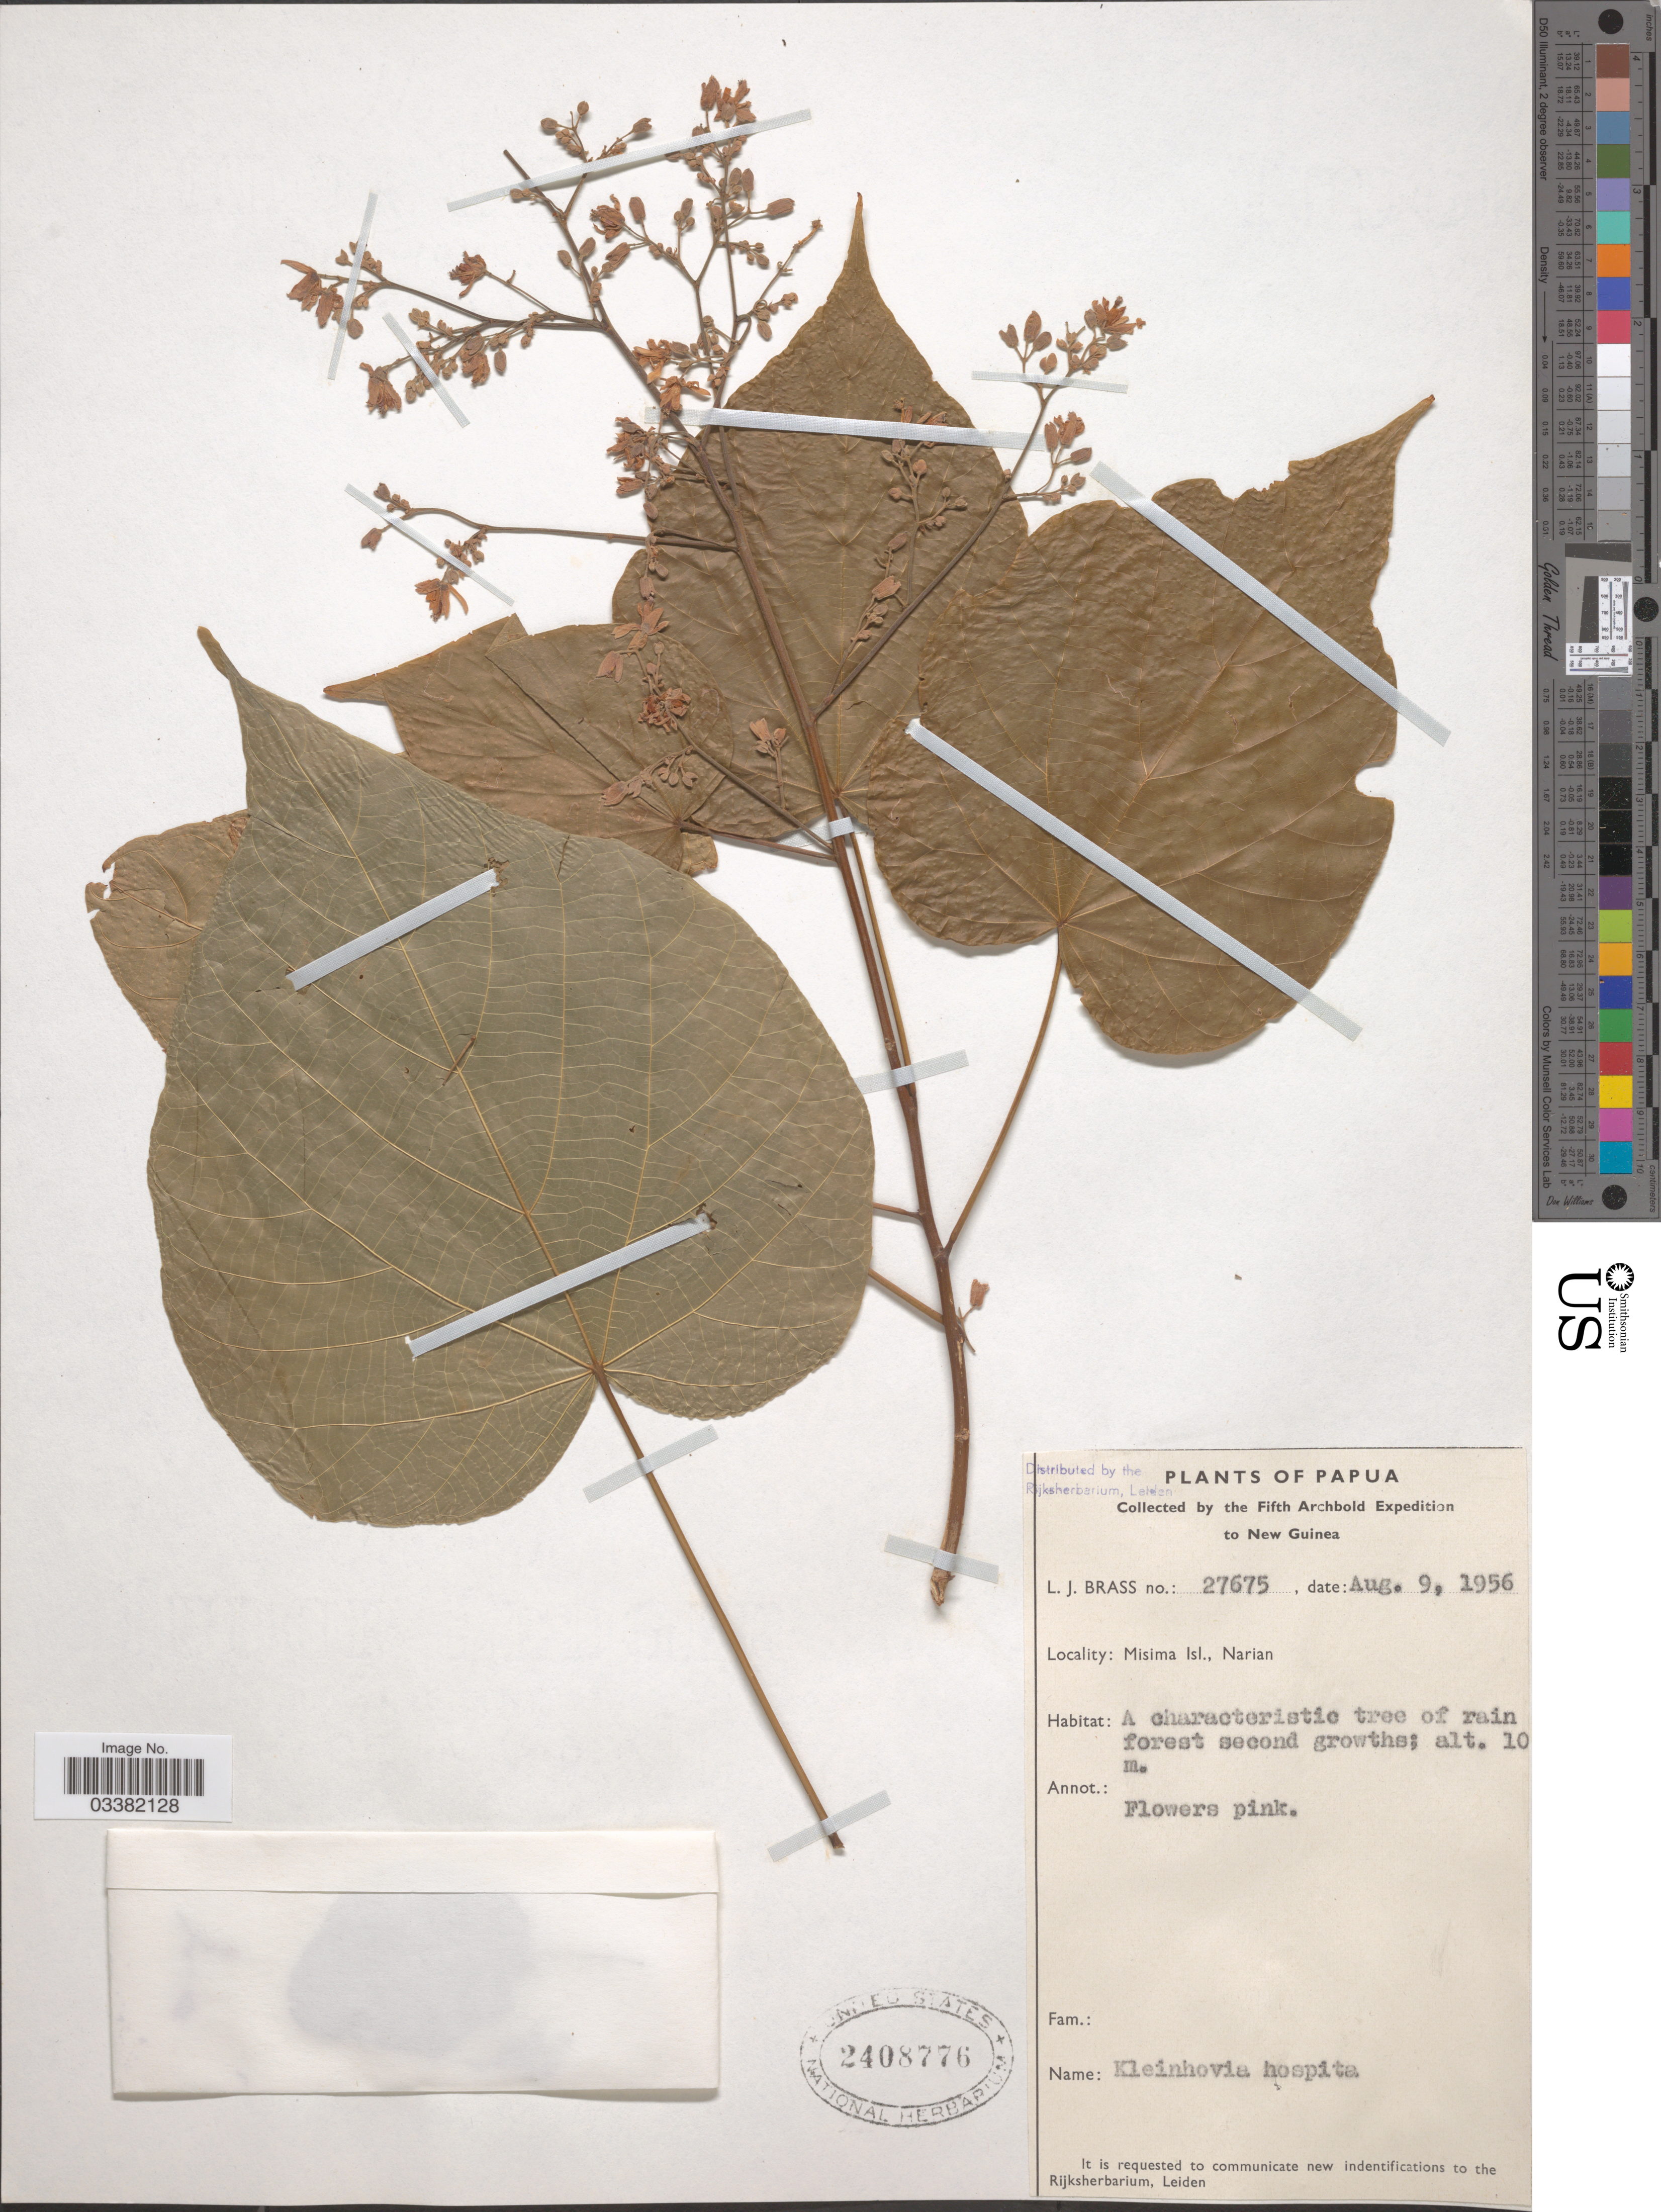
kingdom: Plantae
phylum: Tracheophyta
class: Magnoliopsida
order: Malvales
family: Malvaceae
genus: Kleinhovia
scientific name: Kleinhovia hospita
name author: L.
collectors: L. J. Brass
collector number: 27675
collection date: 1956-08-09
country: Papua New Guinea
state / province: Milne Bay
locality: Papua. New Guinea. Misima Isl., Narian.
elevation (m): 10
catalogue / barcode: US 2408776